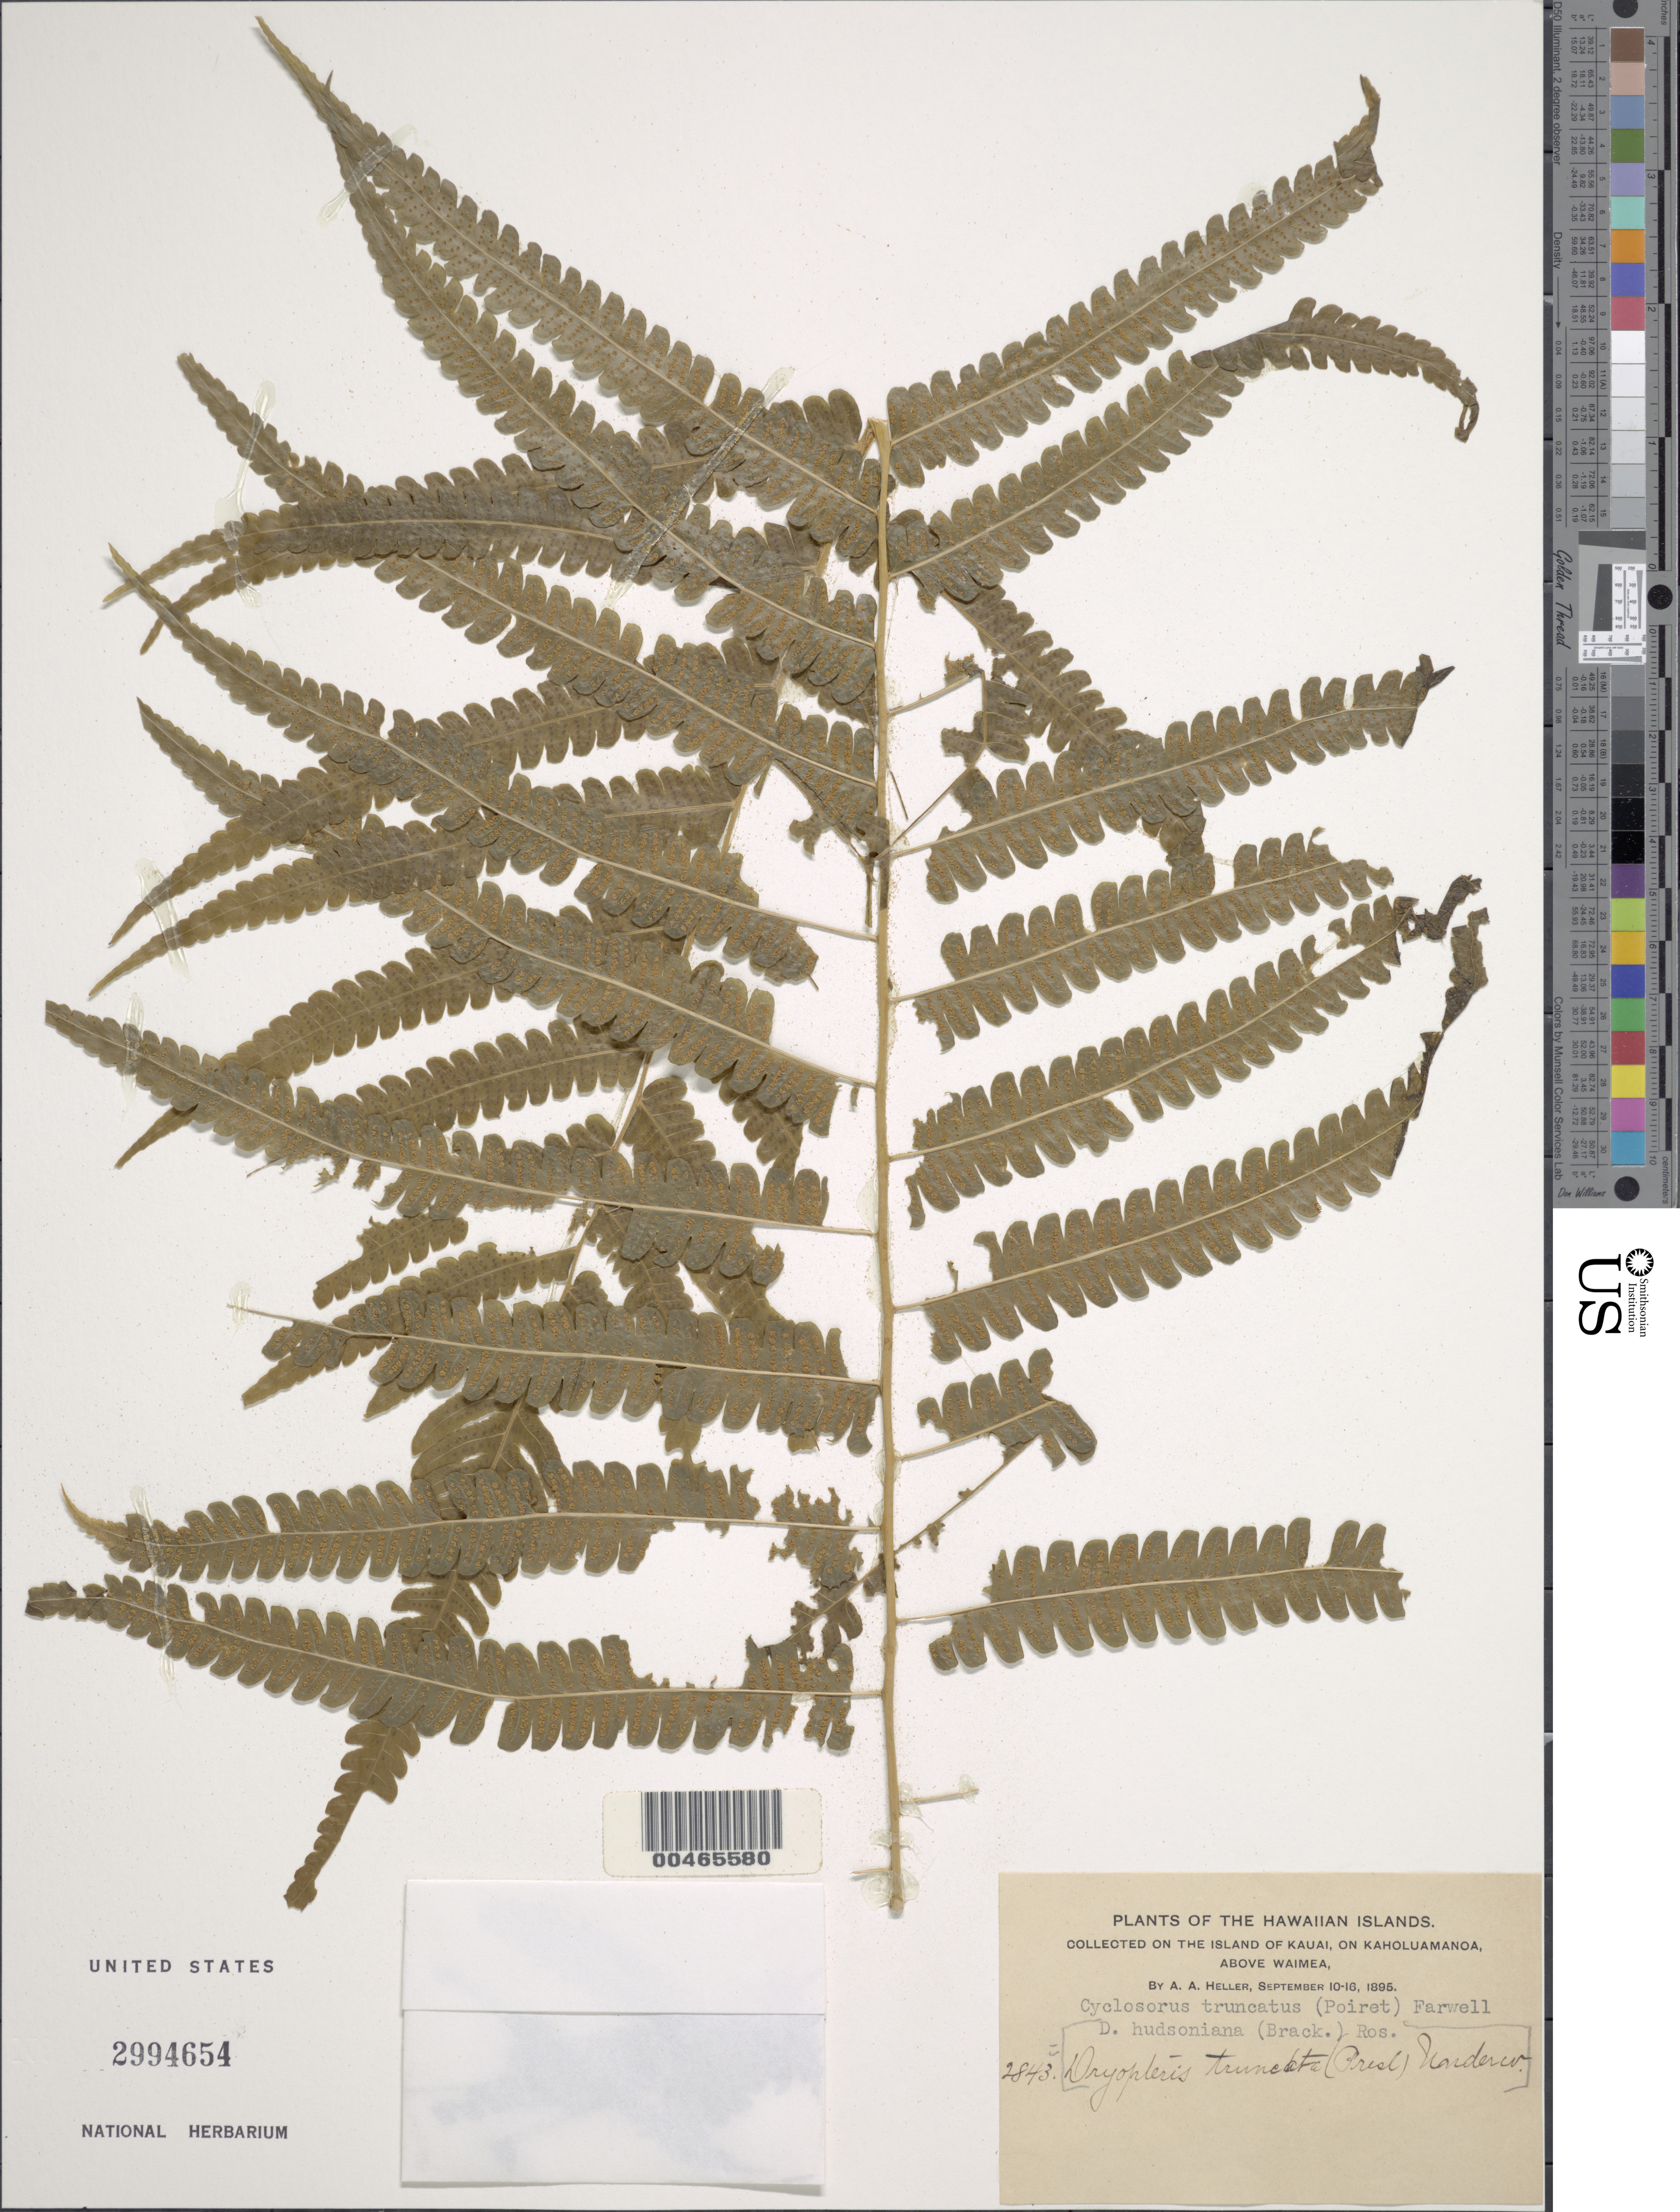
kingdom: Plantae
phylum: Tracheophyta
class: Polypodiopsida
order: Polypodiales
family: Thelypteridaceae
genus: Pneumatopteris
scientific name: Pneumatopteris truncata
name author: (Poir.) Holttum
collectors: A. A. Heller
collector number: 2843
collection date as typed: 10 Sep 1895 to 16 Sep 1895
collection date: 1895-09-10/1895-09-16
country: United States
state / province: Hawaii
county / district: Kauai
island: Kaua'i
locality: On Kaholuamanoa, above Waimea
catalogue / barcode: US 2994654